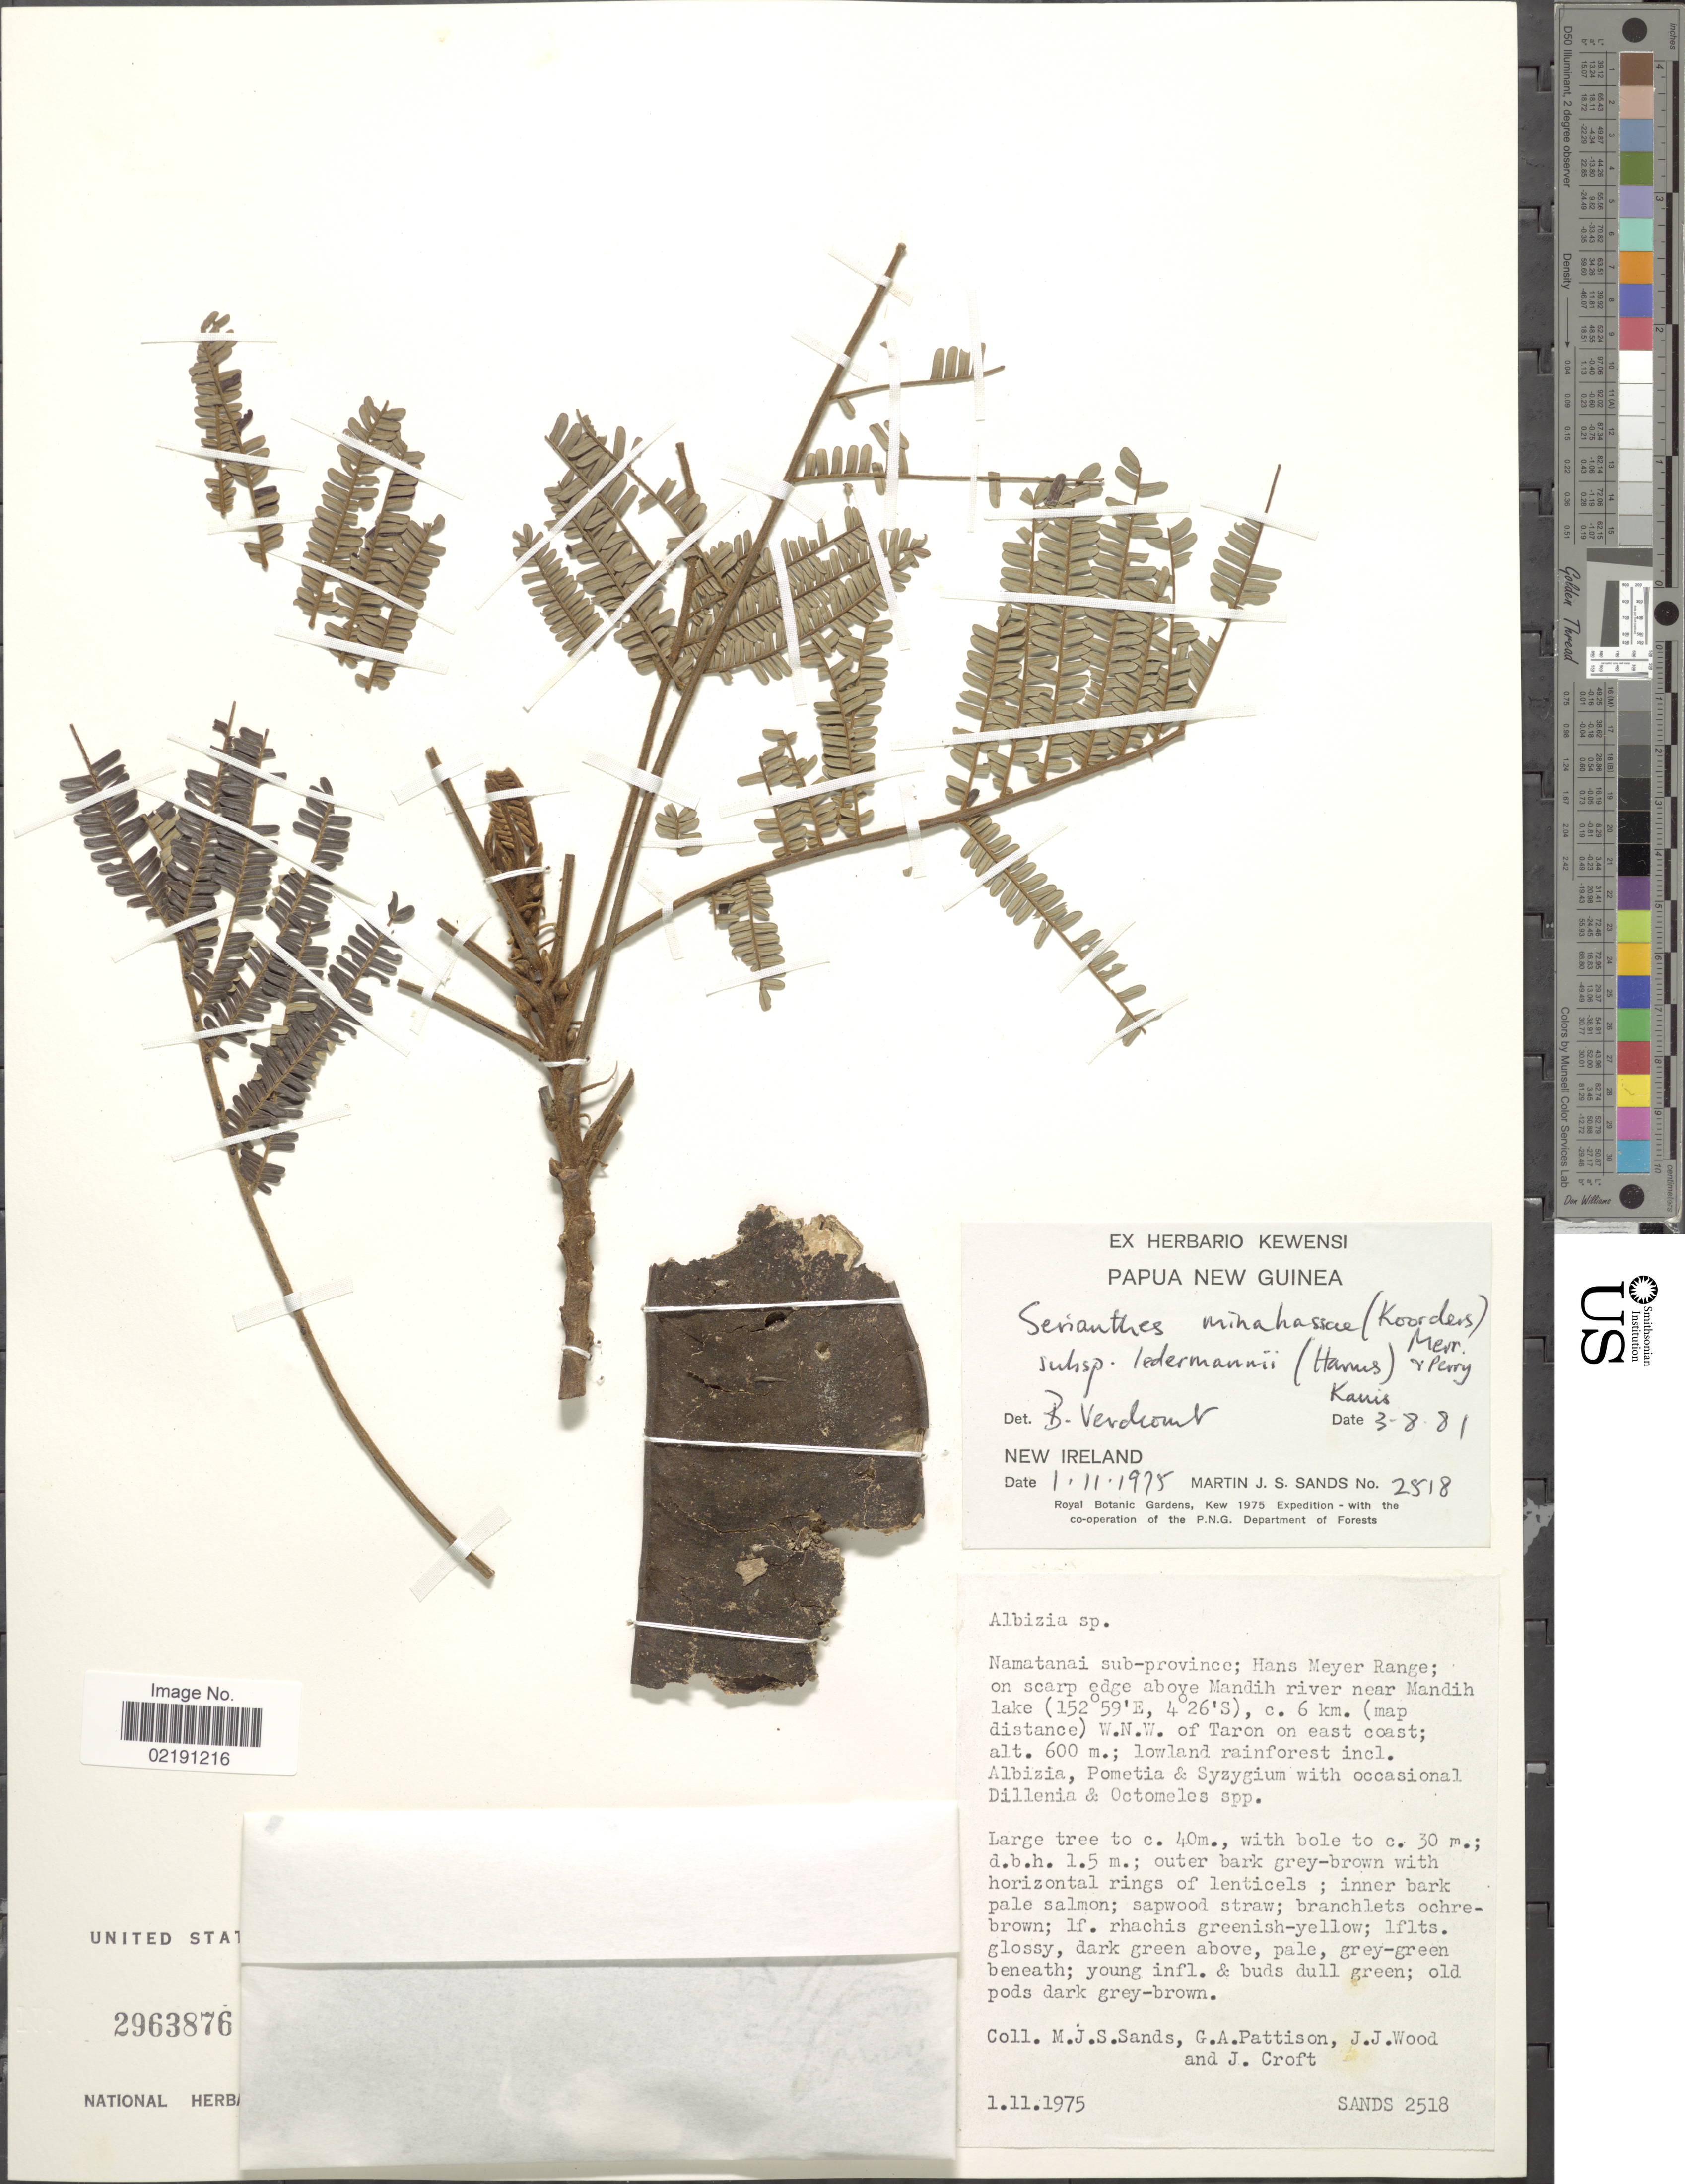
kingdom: Plantae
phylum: Tracheophyta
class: Magnoliopsida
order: Fabales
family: Fabaceae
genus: Serianthes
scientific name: Serianthes minahassae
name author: (Koord.) Merr. & L.M. Perry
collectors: M. Sands, G. Pattison, J. Wood & J. Croft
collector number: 2518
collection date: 1975-11-01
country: Papua New Guinea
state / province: New Ireland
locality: New Ireland. Namatanai sub-province; Hans Meyer Range; on scarp edge above Mandih river near Mandih lake, c. 6 km. (map distance) W.N.W. of Taron on east coast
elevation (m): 600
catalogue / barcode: US 2963876